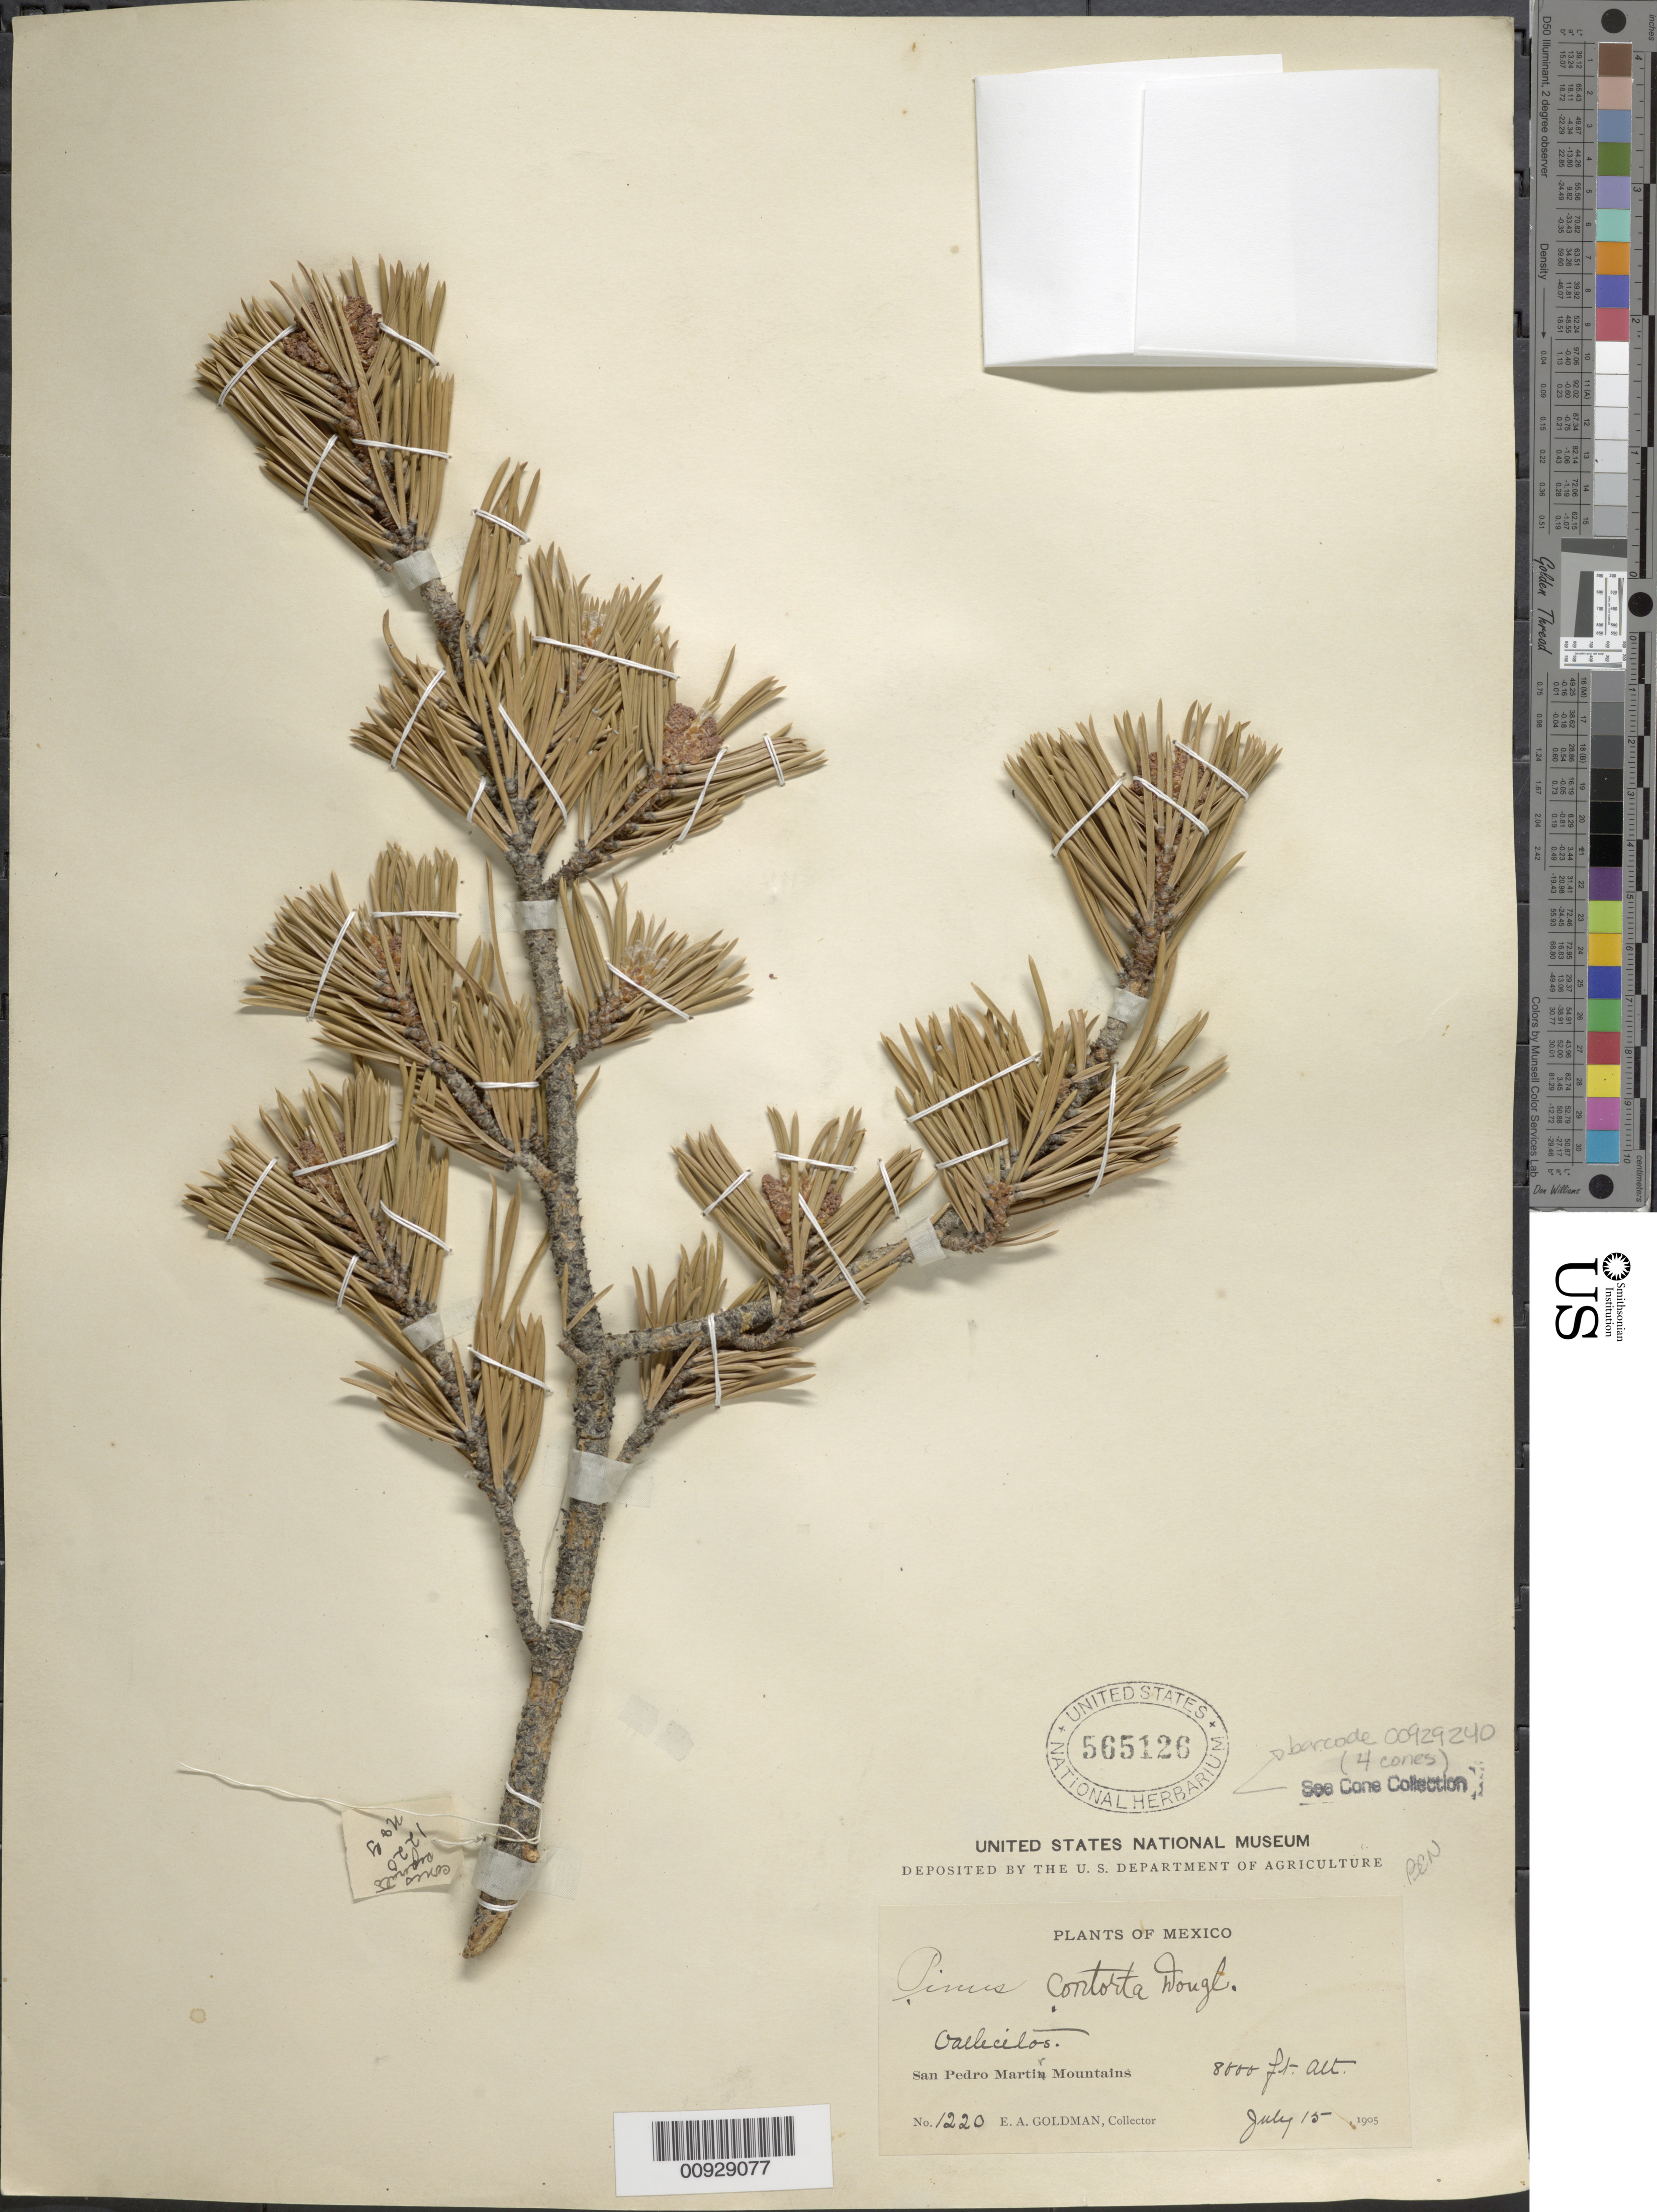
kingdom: Plantae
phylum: Tracheophyta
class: Pinopsida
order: Pinales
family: Pinaceae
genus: Pinus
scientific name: Pinus contorta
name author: Douglas ex Loudon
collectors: E. A. Goldman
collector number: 1220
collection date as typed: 15 Jul 1905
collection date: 1905-07-15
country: Mexico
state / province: Baja California Norte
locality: Vallecitos. San Pedro Mártir Mountains.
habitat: Mountains.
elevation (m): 2438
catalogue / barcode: US 565126